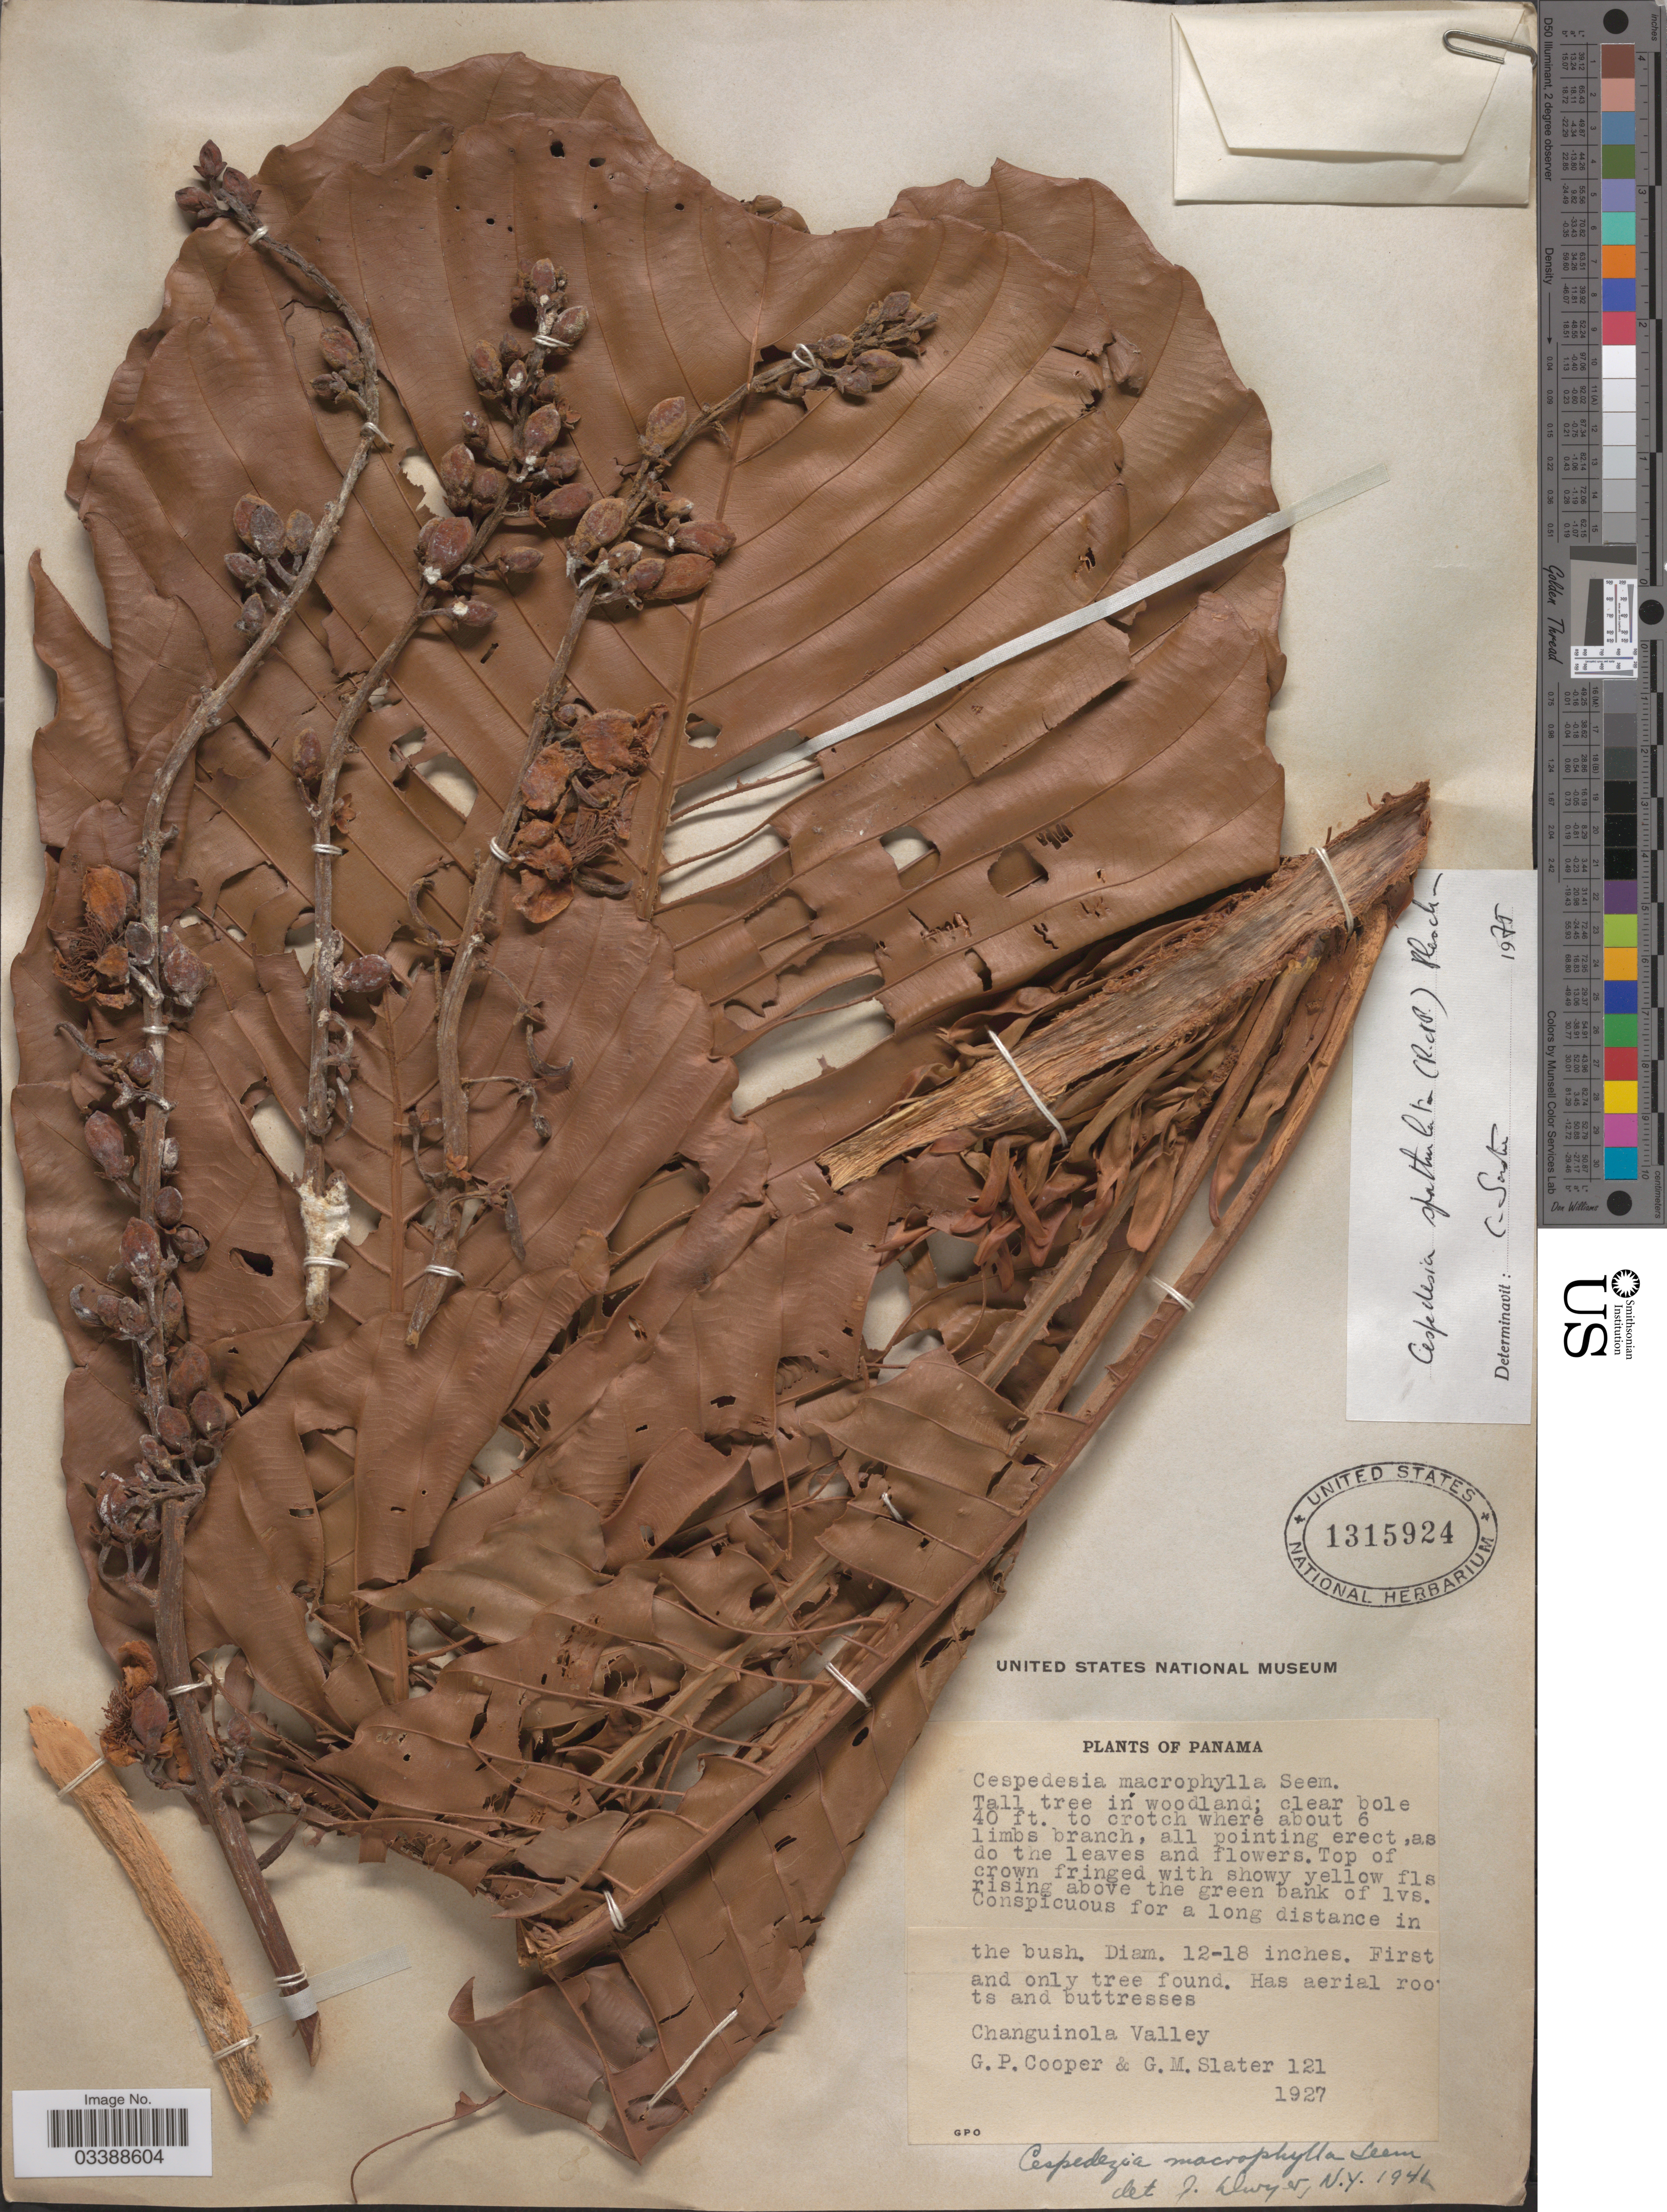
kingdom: Plantae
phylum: Tracheophyta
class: Magnoliopsida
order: Malpighiales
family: Ochnaceae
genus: Cespedesia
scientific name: Cespedesia spathulata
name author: (Ruiz & Pav.) Planch.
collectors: G. Cooper & G. Slater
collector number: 121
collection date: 1927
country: Panama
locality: Changuinola Valley.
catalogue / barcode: US 1315924